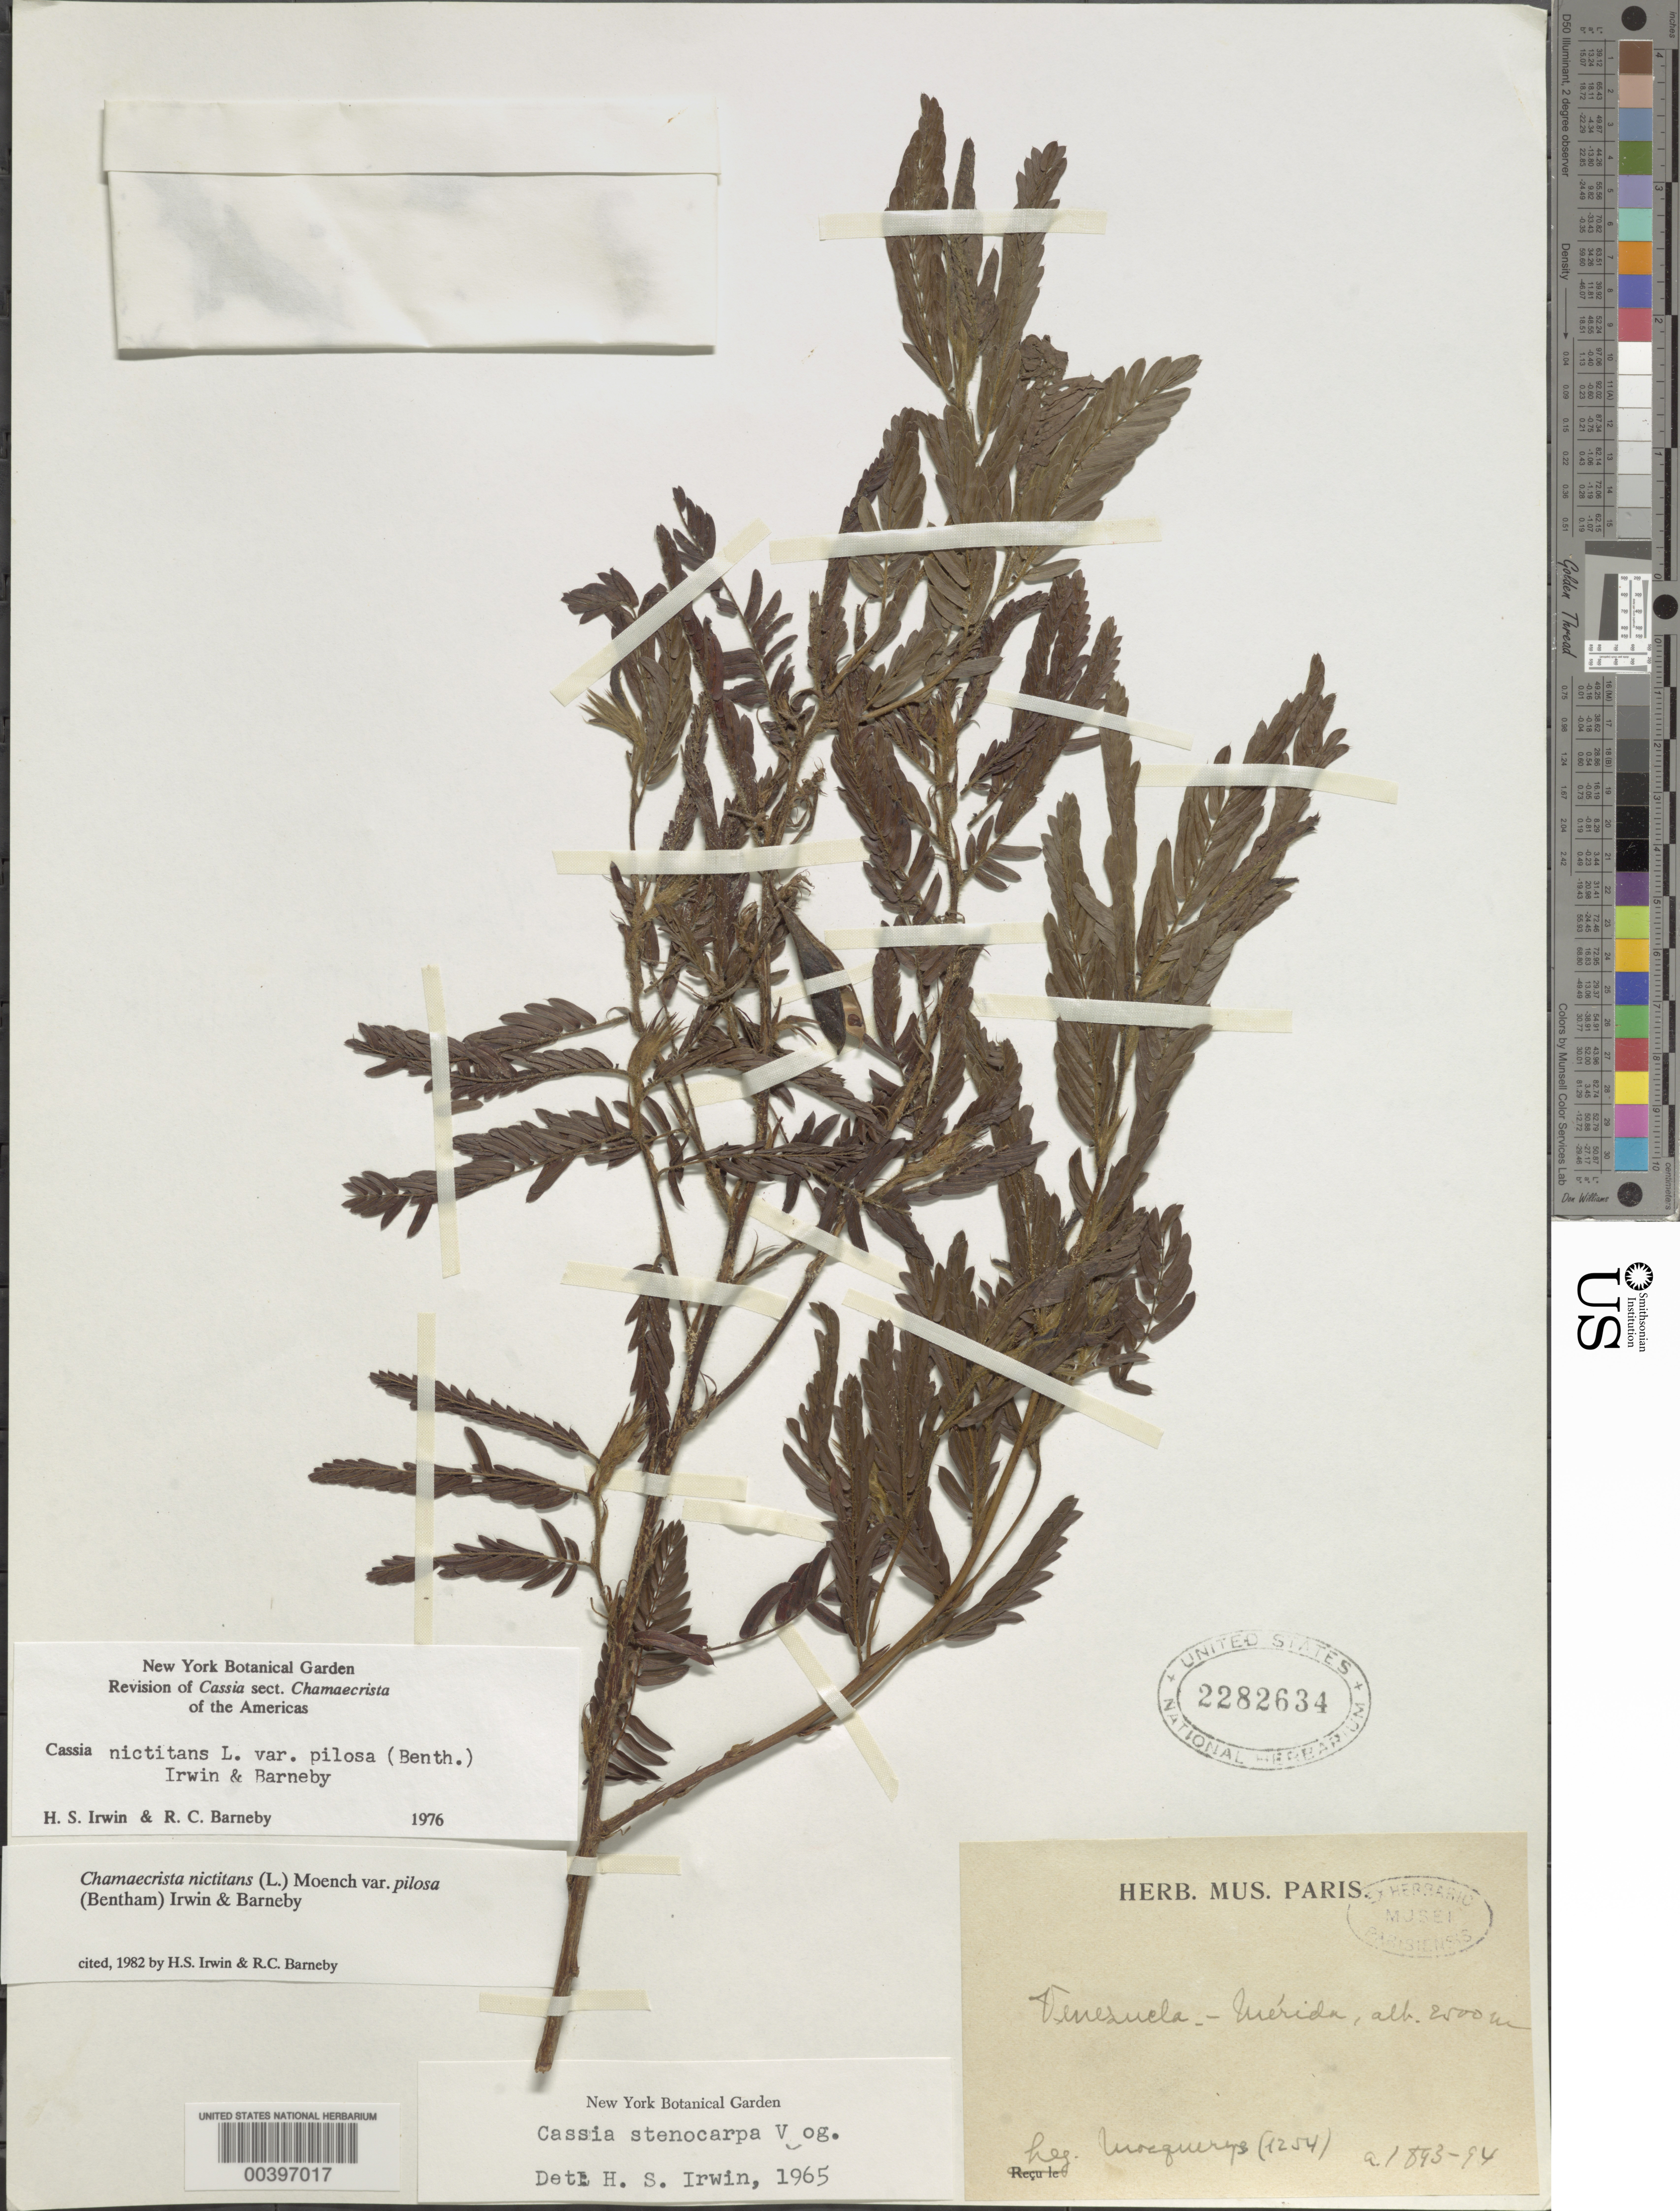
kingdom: Plantae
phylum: Tracheophyta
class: Magnoliopsida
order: Fabales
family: Fabaceae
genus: Chamaecrista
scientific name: Chamaecrista nictitans var. pilosa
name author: (Benth.) H.S. Irwin & Barneby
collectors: A. Mocquerys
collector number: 1254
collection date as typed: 1893 to -- -- 1894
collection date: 1893/1894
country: Venezuela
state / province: Mérida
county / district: Libertador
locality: Mérida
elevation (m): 2500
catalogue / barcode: US 2282634